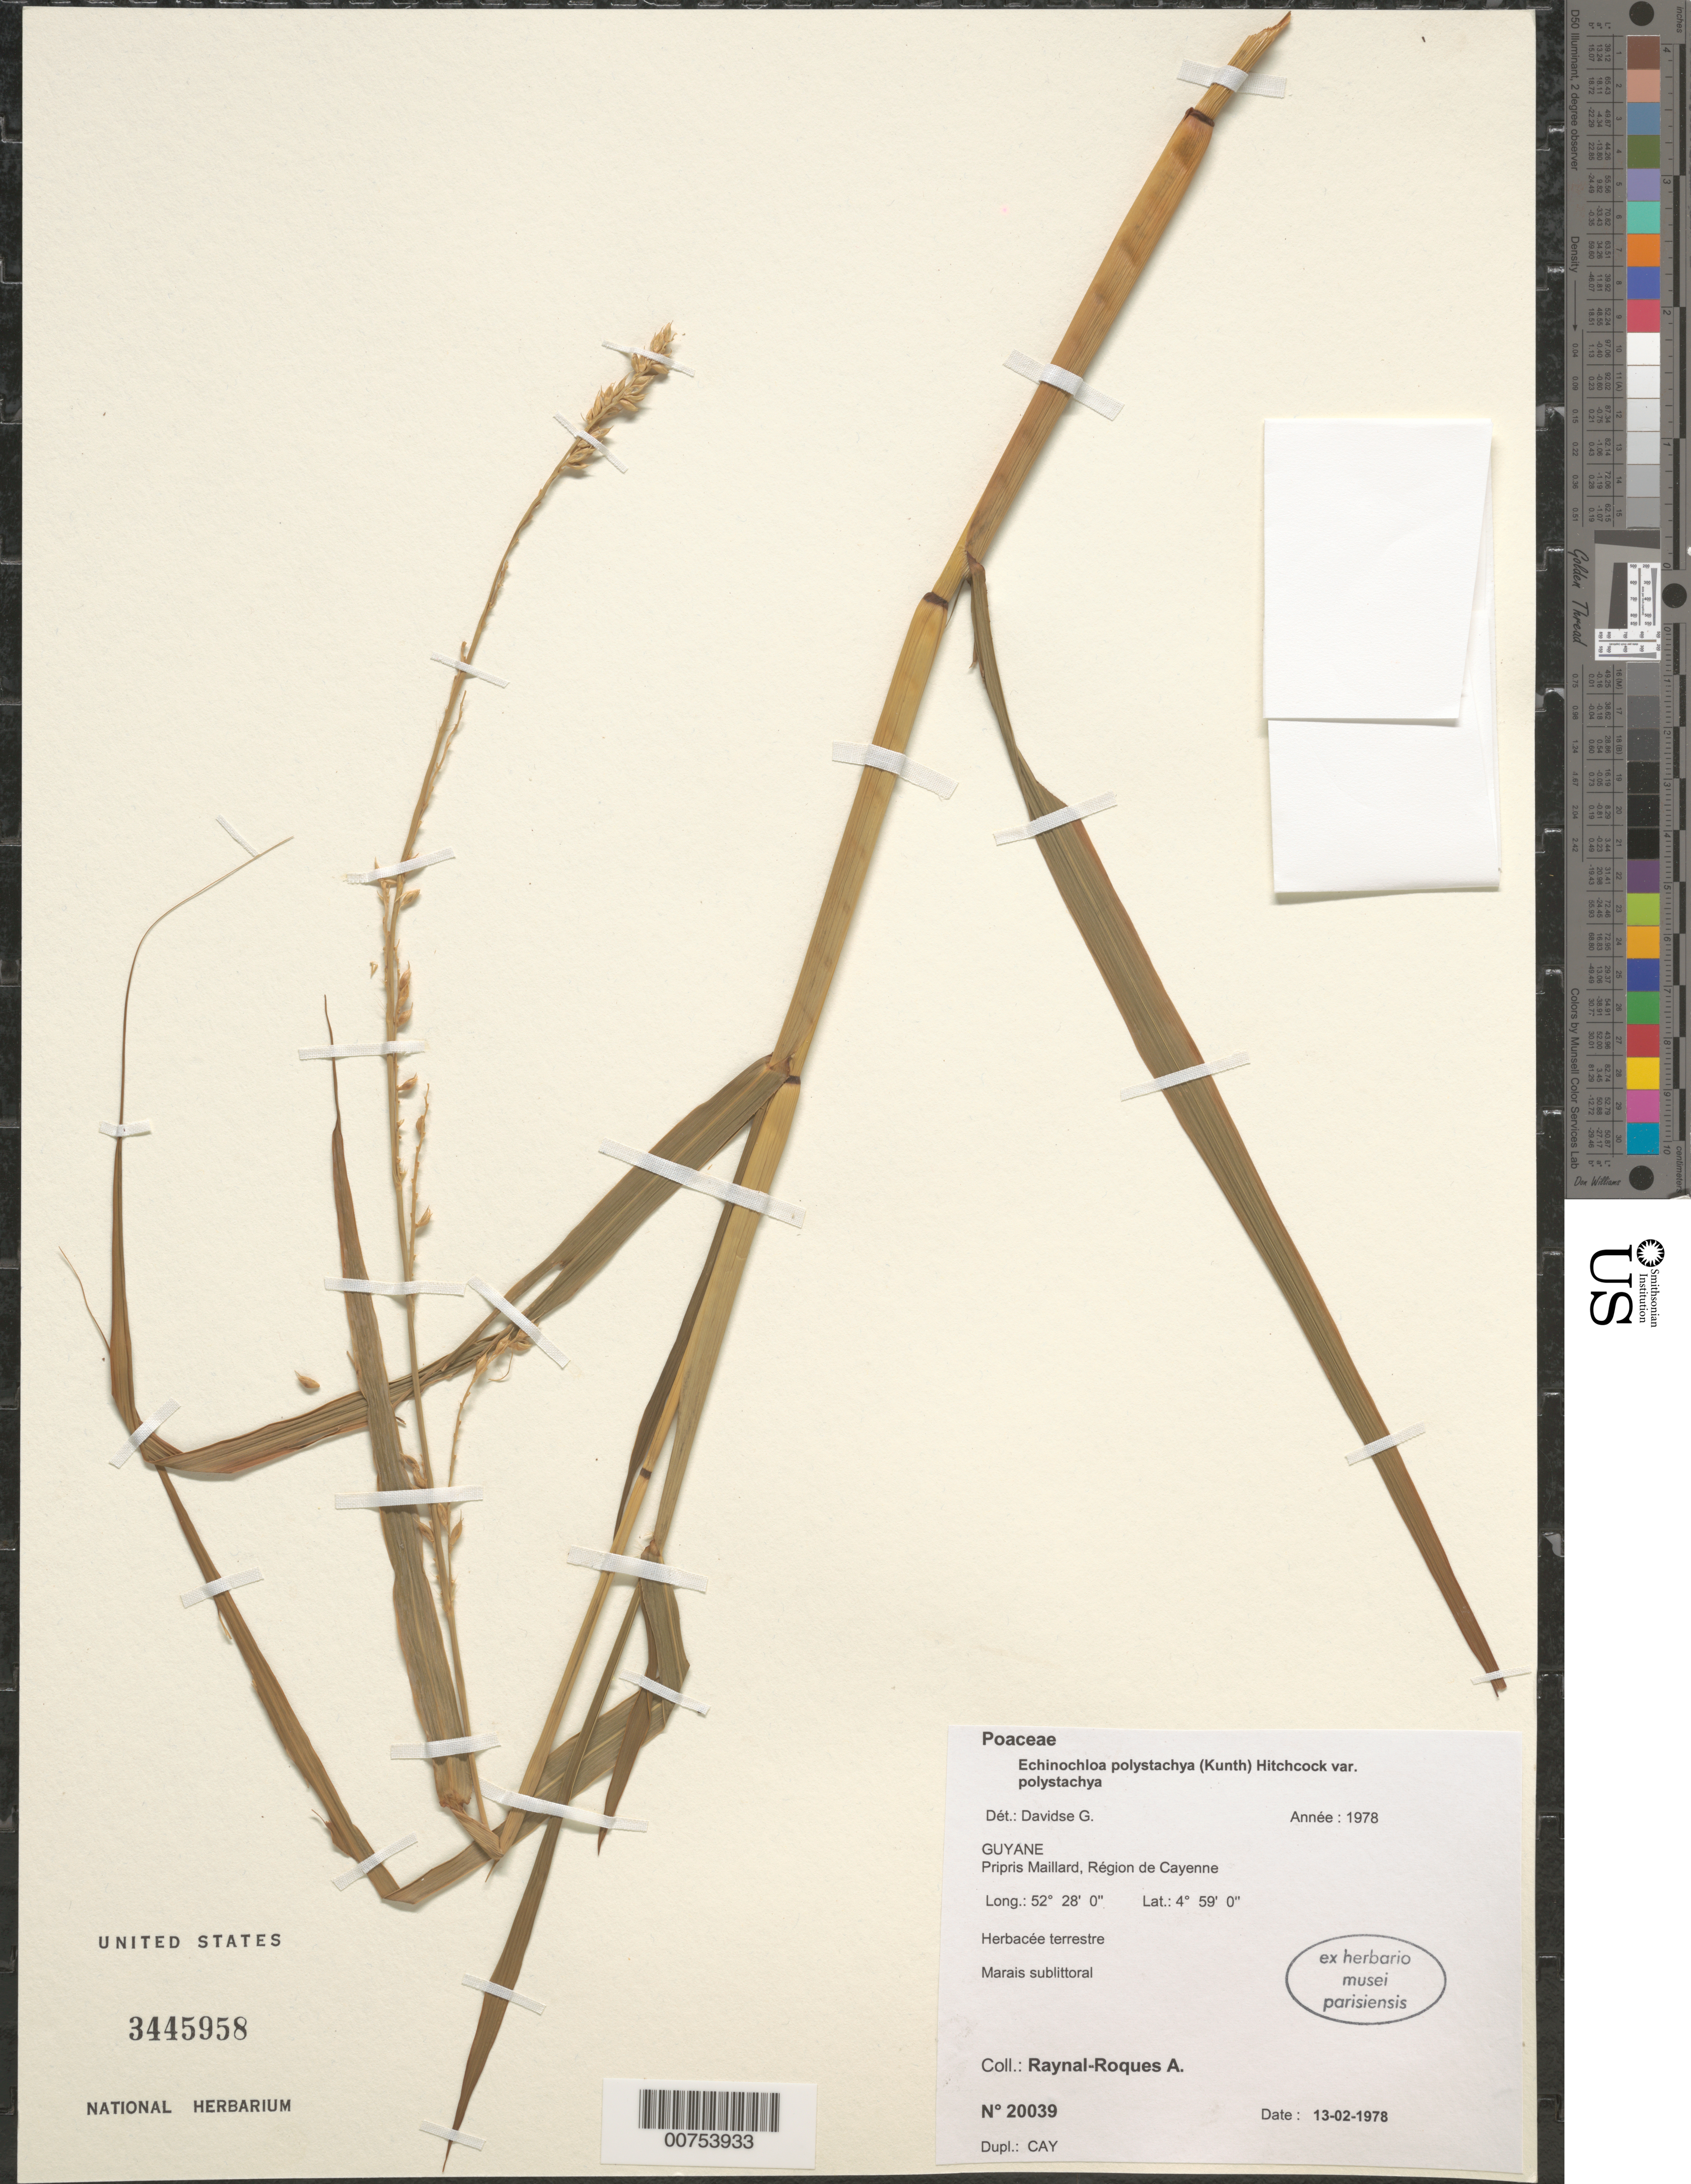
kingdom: Plantae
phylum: Tracheophyta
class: Liliopsida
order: Poales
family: Poaceae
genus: Echinochloa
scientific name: Echinochloa polystachya var. polystachya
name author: (Kunth) Hitchc.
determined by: Davidse, Gerrit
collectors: A. M. Raynal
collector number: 20039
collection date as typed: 13-Feb-78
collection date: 1978-02-13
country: French Guiana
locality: Pripris Maillard, vic. Cayenne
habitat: Sublittoral marshes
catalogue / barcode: US 3445958